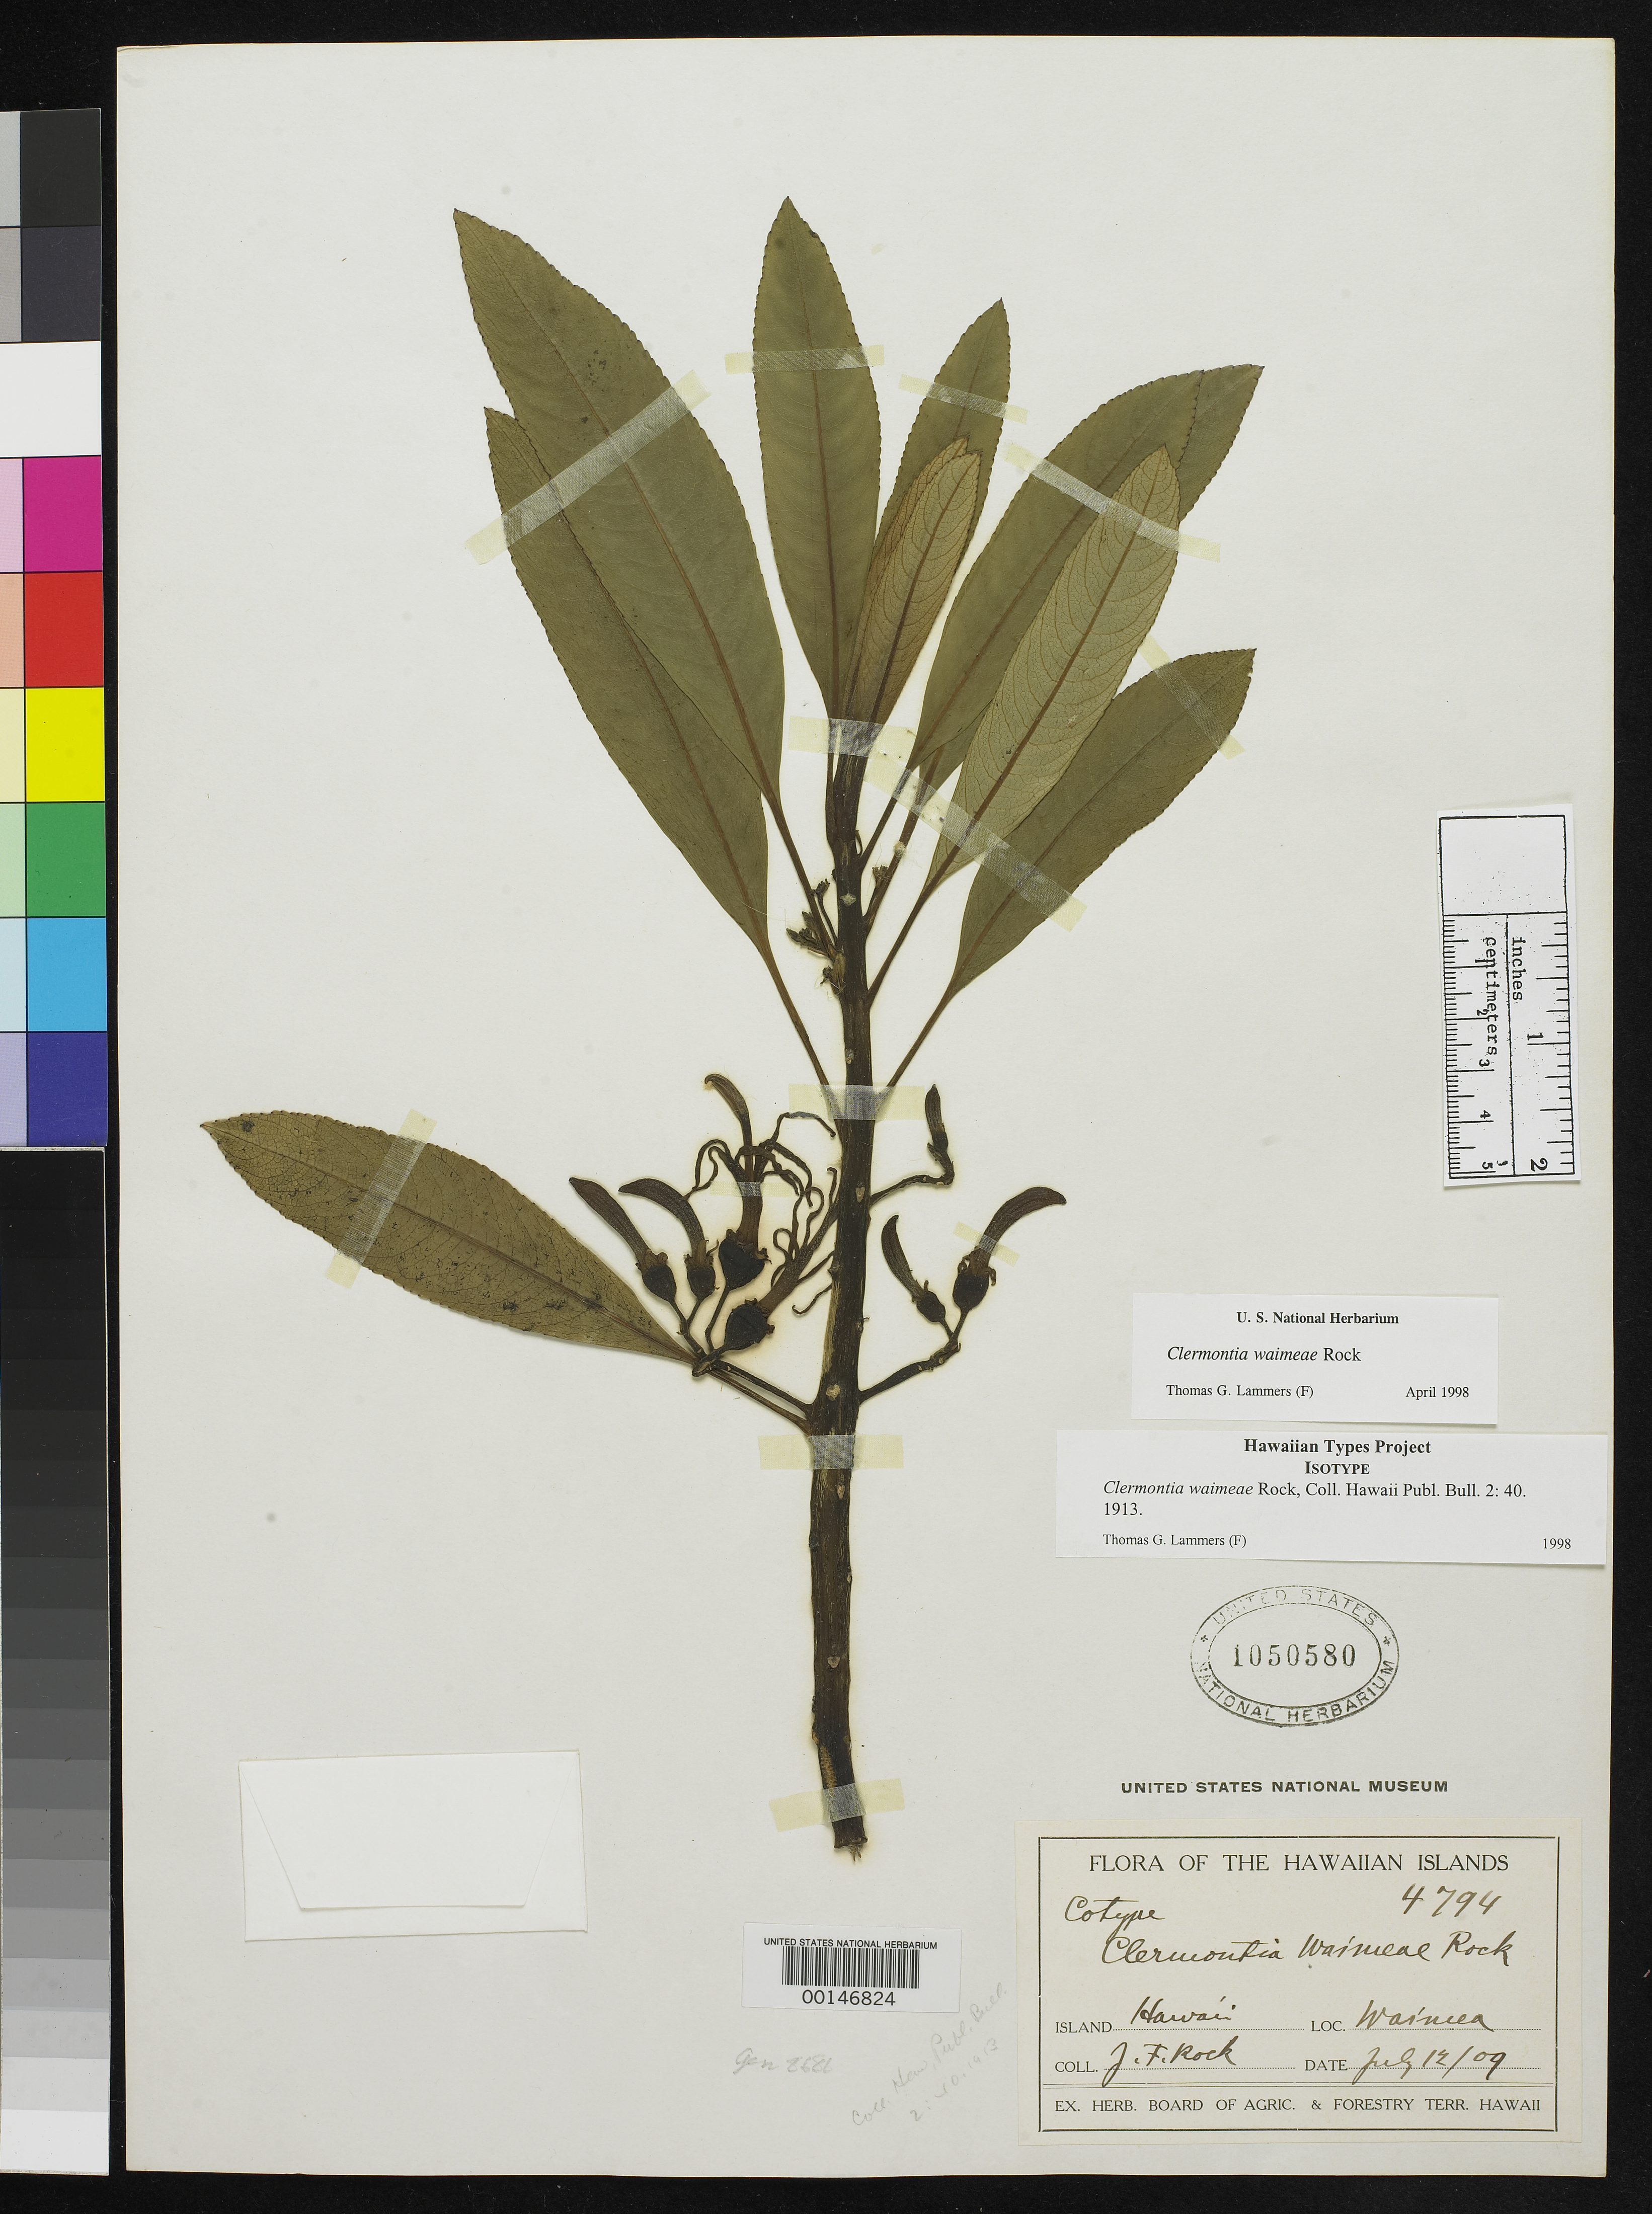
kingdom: Plantae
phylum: Tracheophyta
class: Magnoliopsida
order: Asterales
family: Campanulaceae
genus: Clermontia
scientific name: Clermontia waimeae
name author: Rock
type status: Isotype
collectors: J. F. Rock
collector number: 4794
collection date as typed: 12 Jul 1909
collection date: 1909-07-12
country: United States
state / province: Hawaii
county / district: Hawaii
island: Hawaii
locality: Waimea.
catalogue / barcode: US 1050580